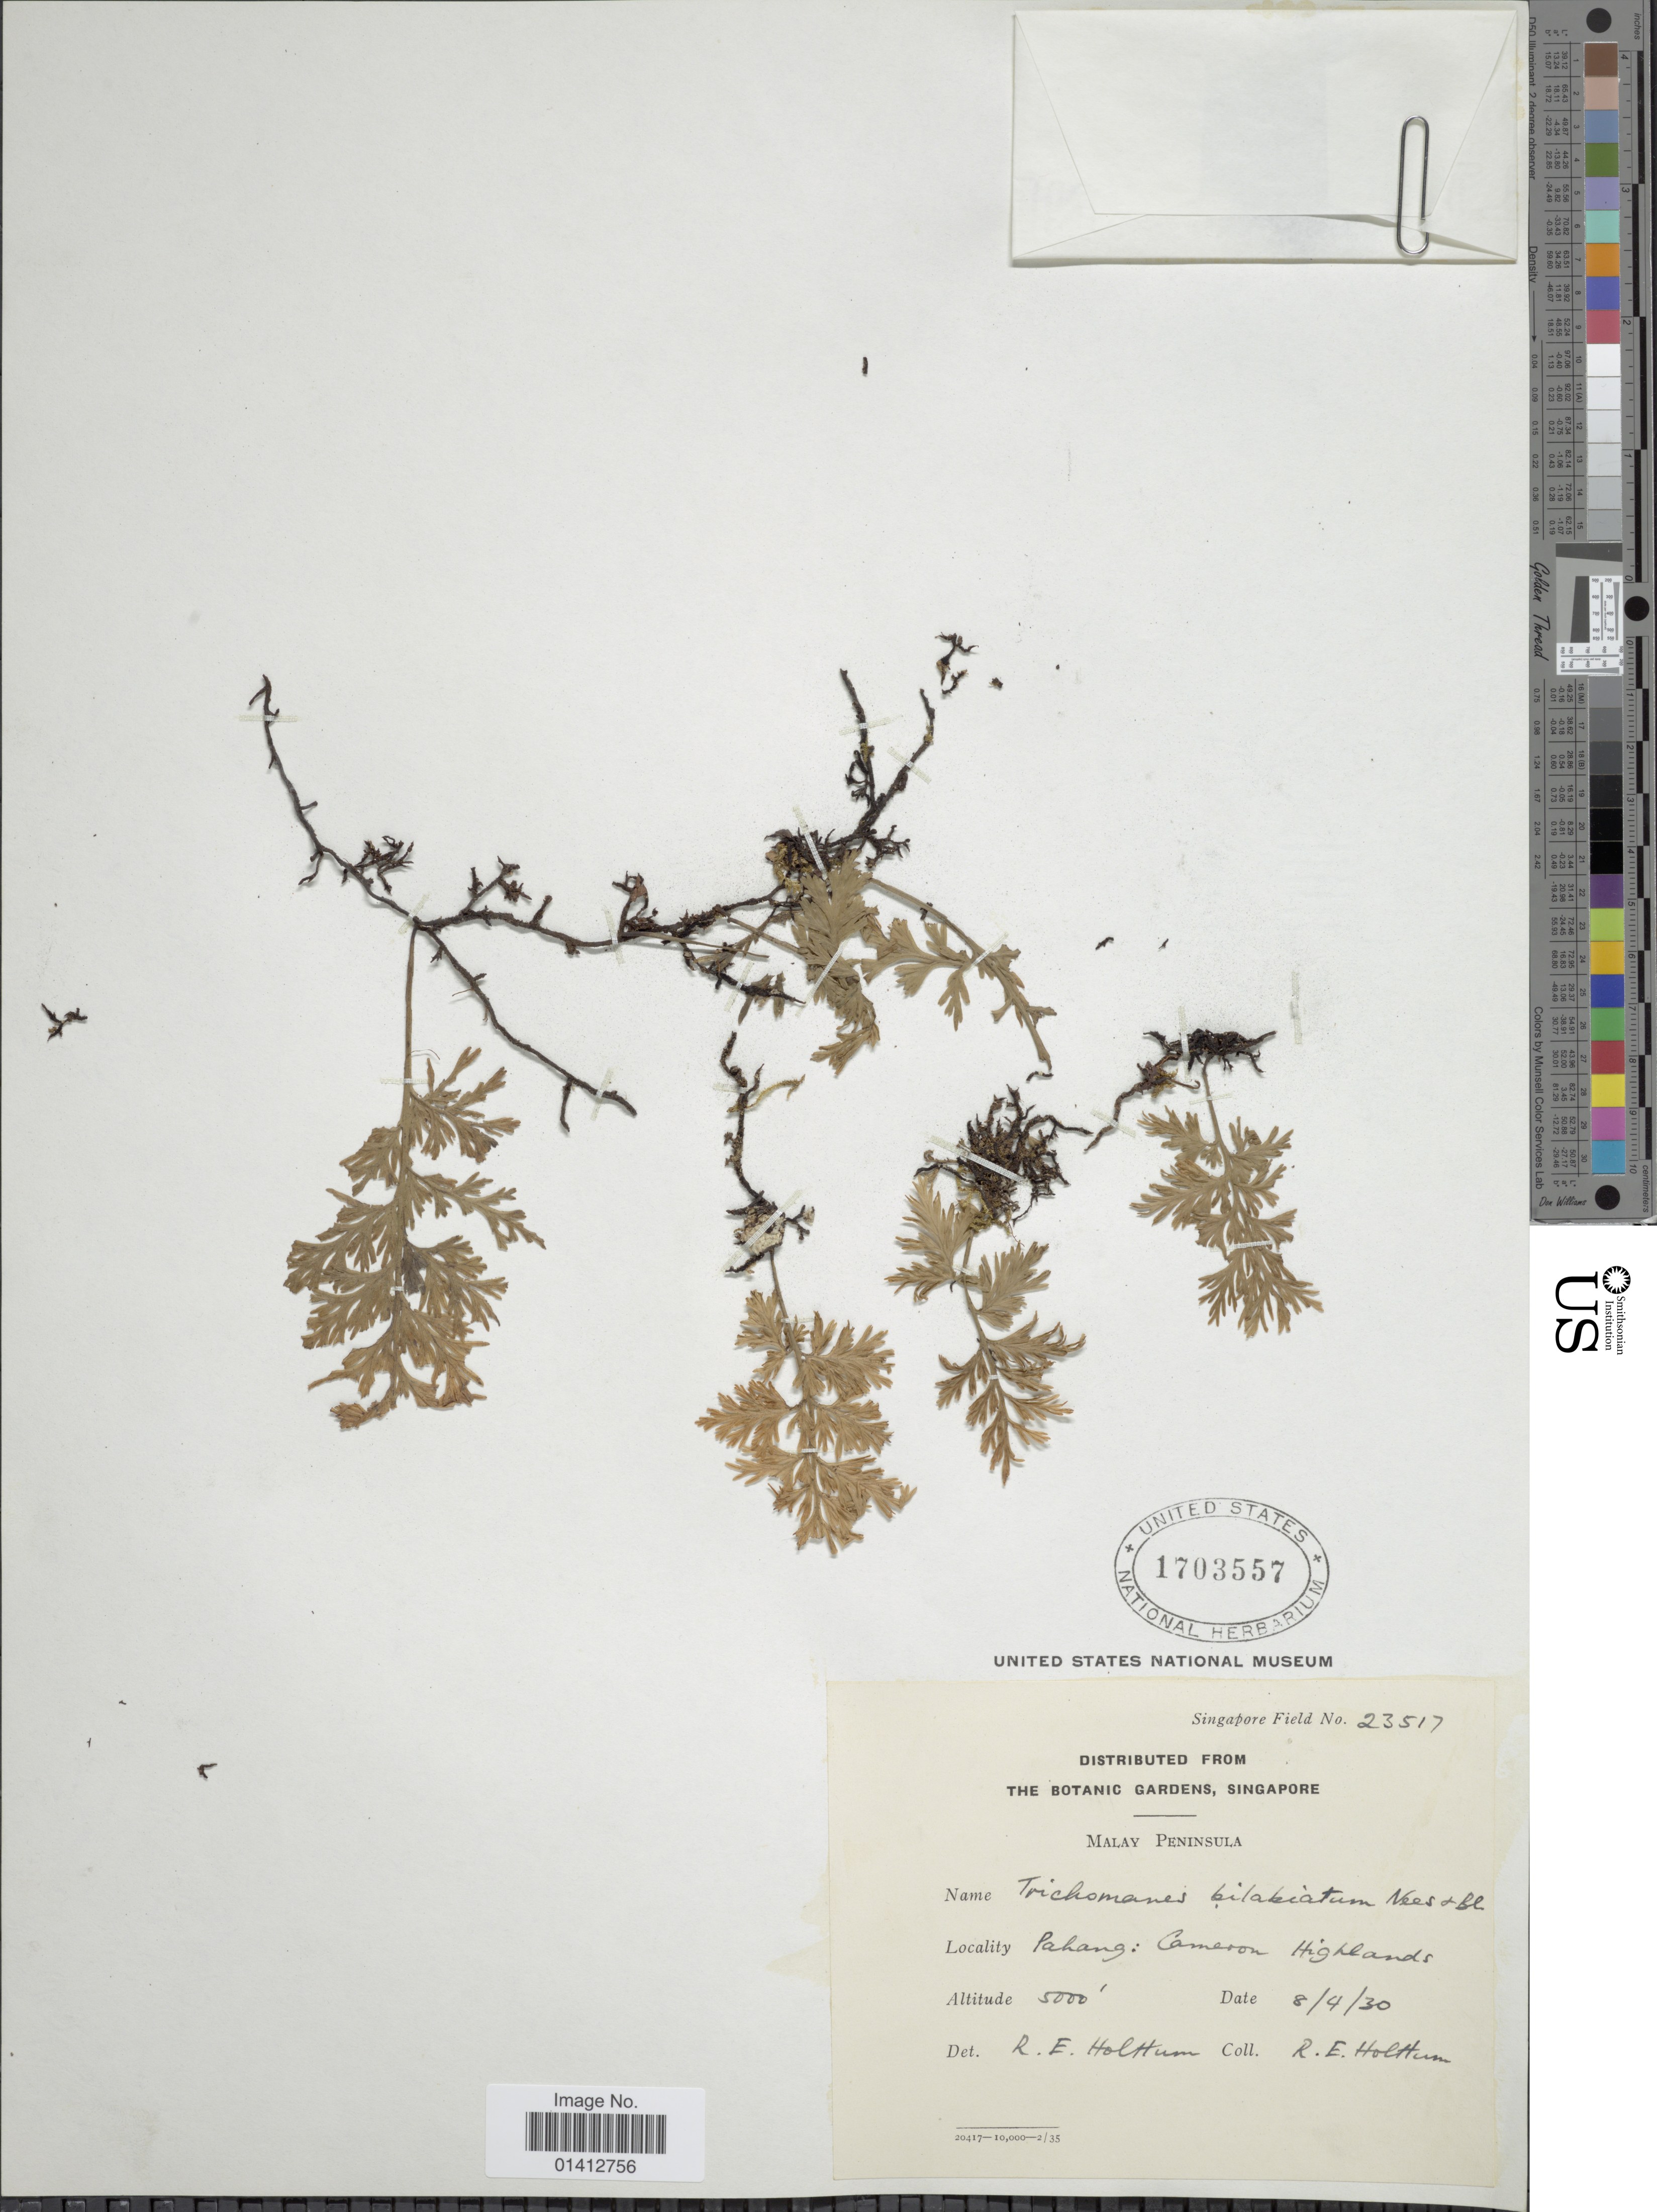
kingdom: Plantae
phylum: Tracheophyta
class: Polypodiopsida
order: Hymenophyllales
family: Hymenophyllaceae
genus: Crepidomanes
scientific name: Crepidomanes bilabiatum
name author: (Nees ex Blume) Copel.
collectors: R. E. Holttum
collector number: Singapore Field 23517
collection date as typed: Transcribed d/m/y: 8/4/30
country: Malaysia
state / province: Pahang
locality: Malay Peninsula, Cameroon Highlands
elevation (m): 1524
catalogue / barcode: US 1703557